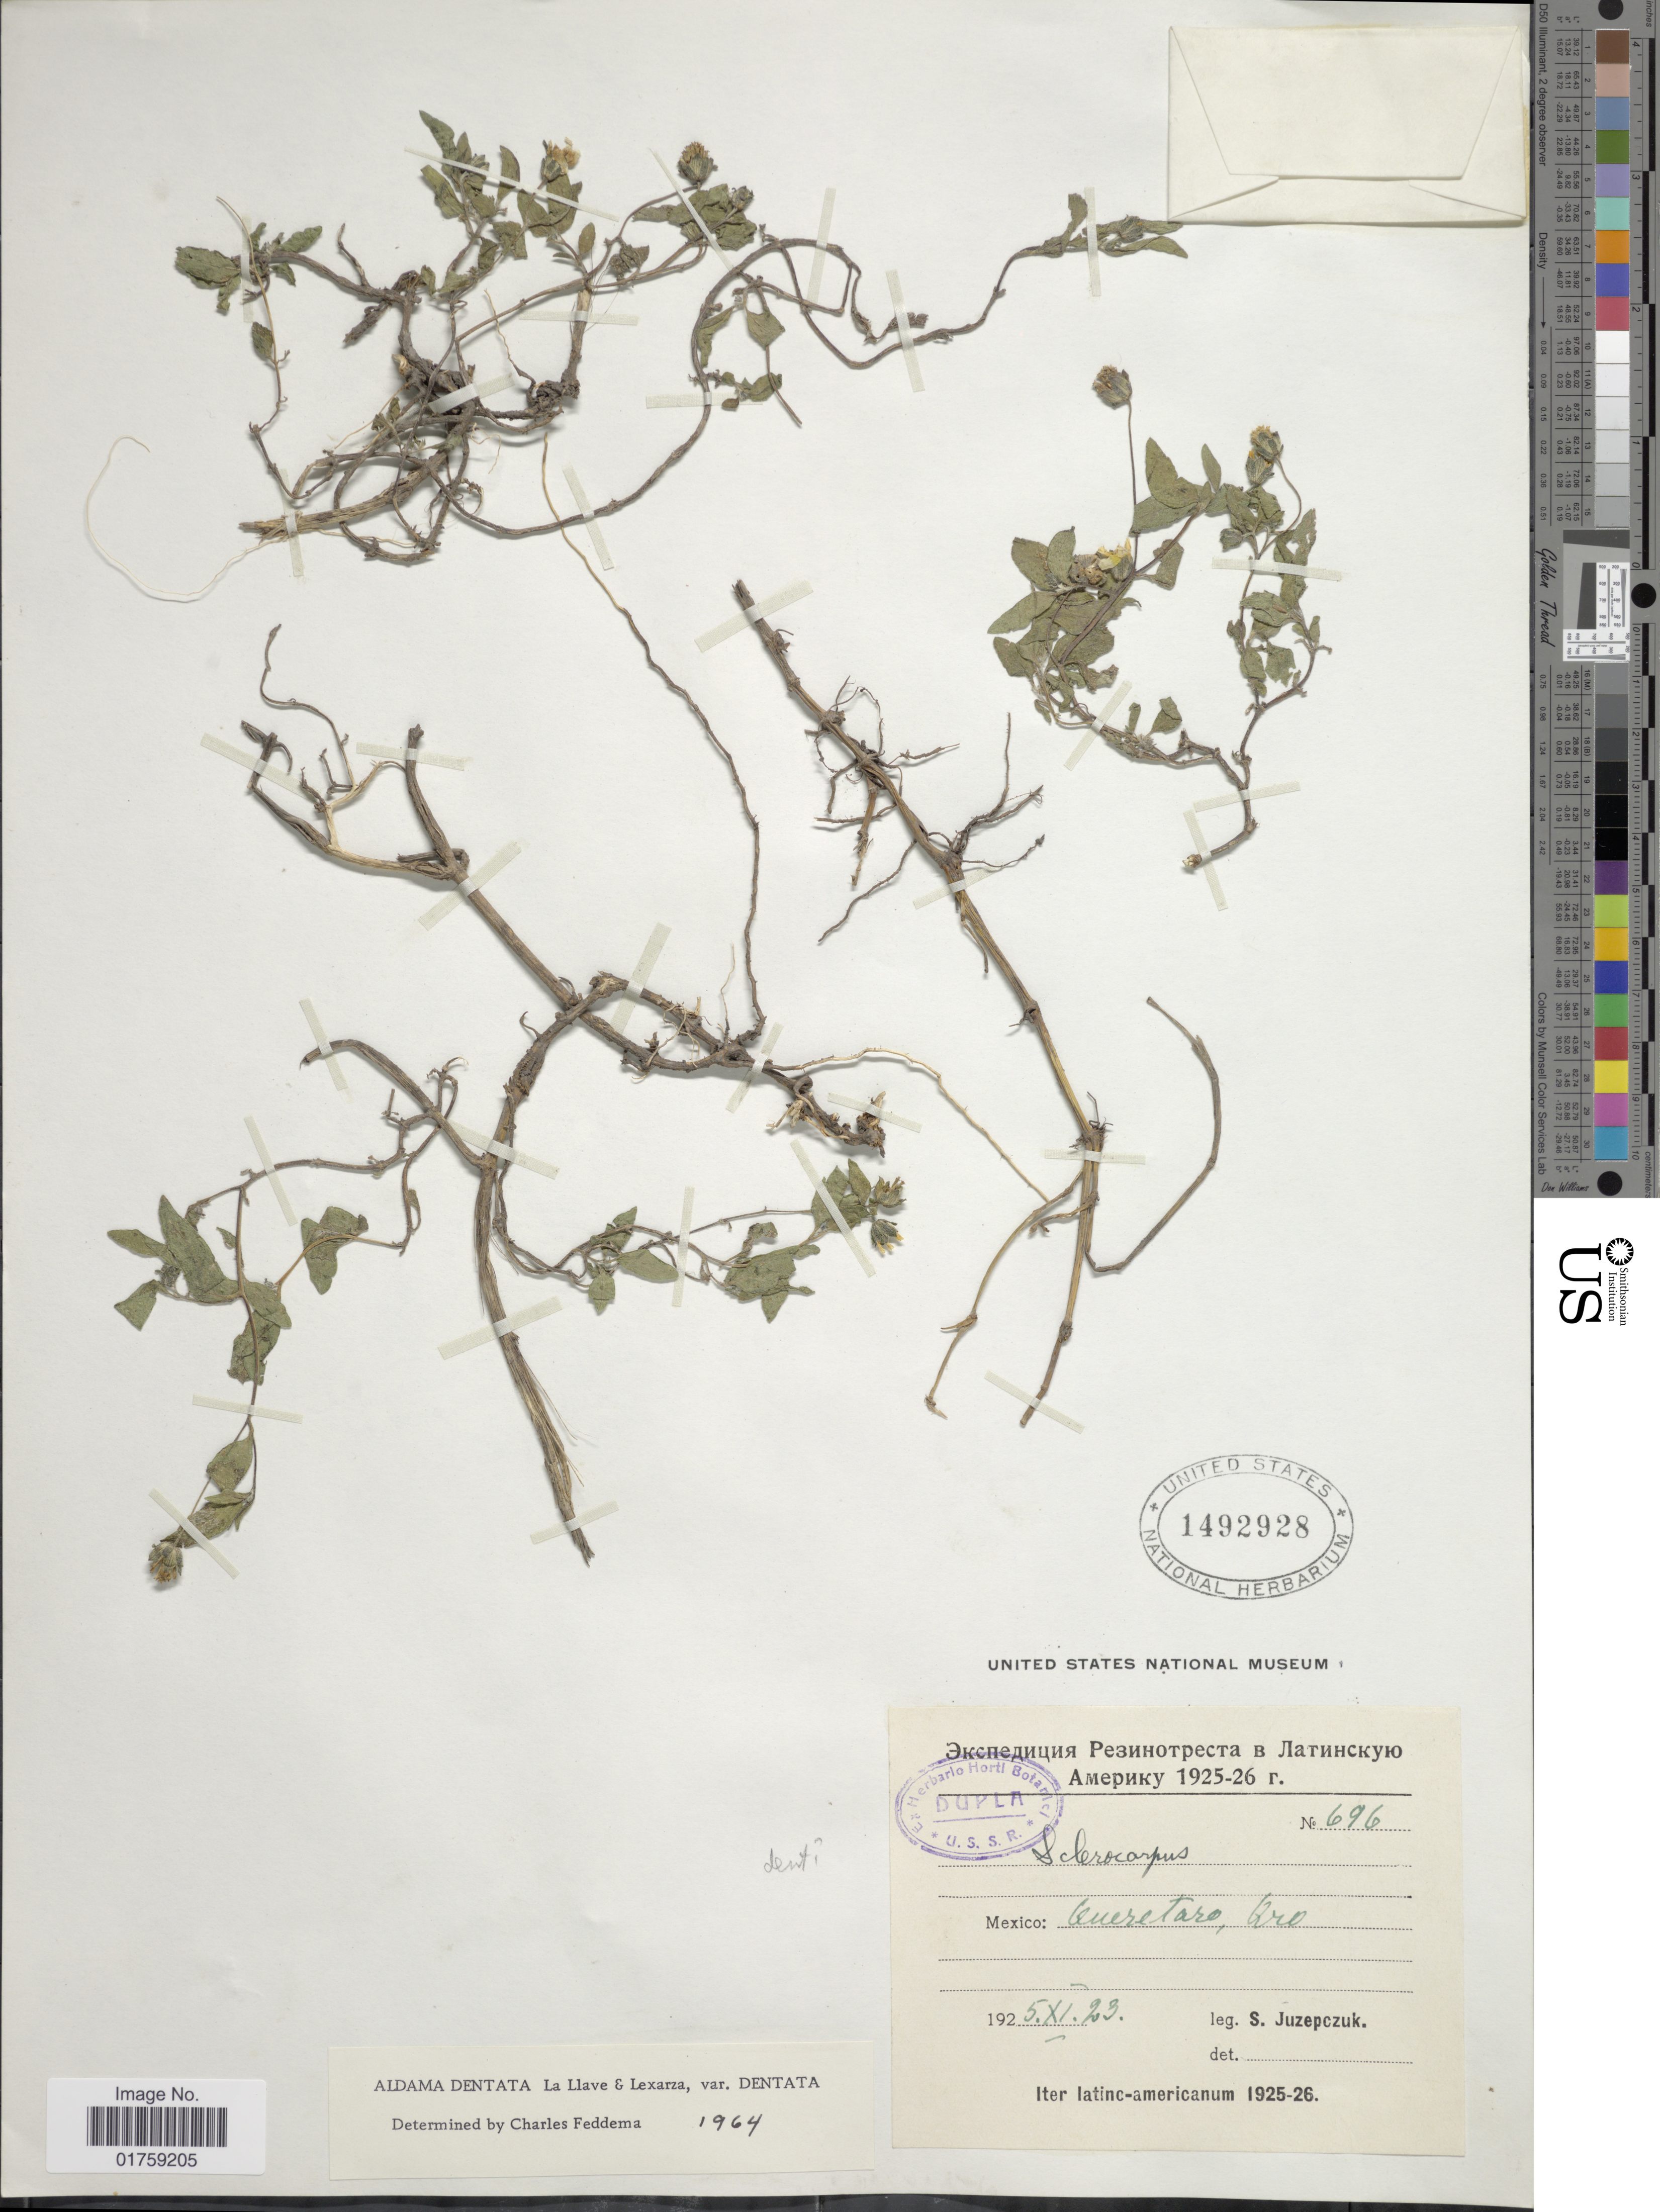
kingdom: Plantae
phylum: Tracheophyta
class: Magnoliopsida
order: Asterales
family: Asteraceae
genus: Sclerocarpus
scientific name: Sclerocarpus dentatus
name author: (La Llave) Benth. & Hook. f. ex Hemsl.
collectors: S. V. Juzepczuk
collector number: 696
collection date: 1925-12-23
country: Mexico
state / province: Querétaro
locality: Mexico: Querétaro, Oro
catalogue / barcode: US 1492928